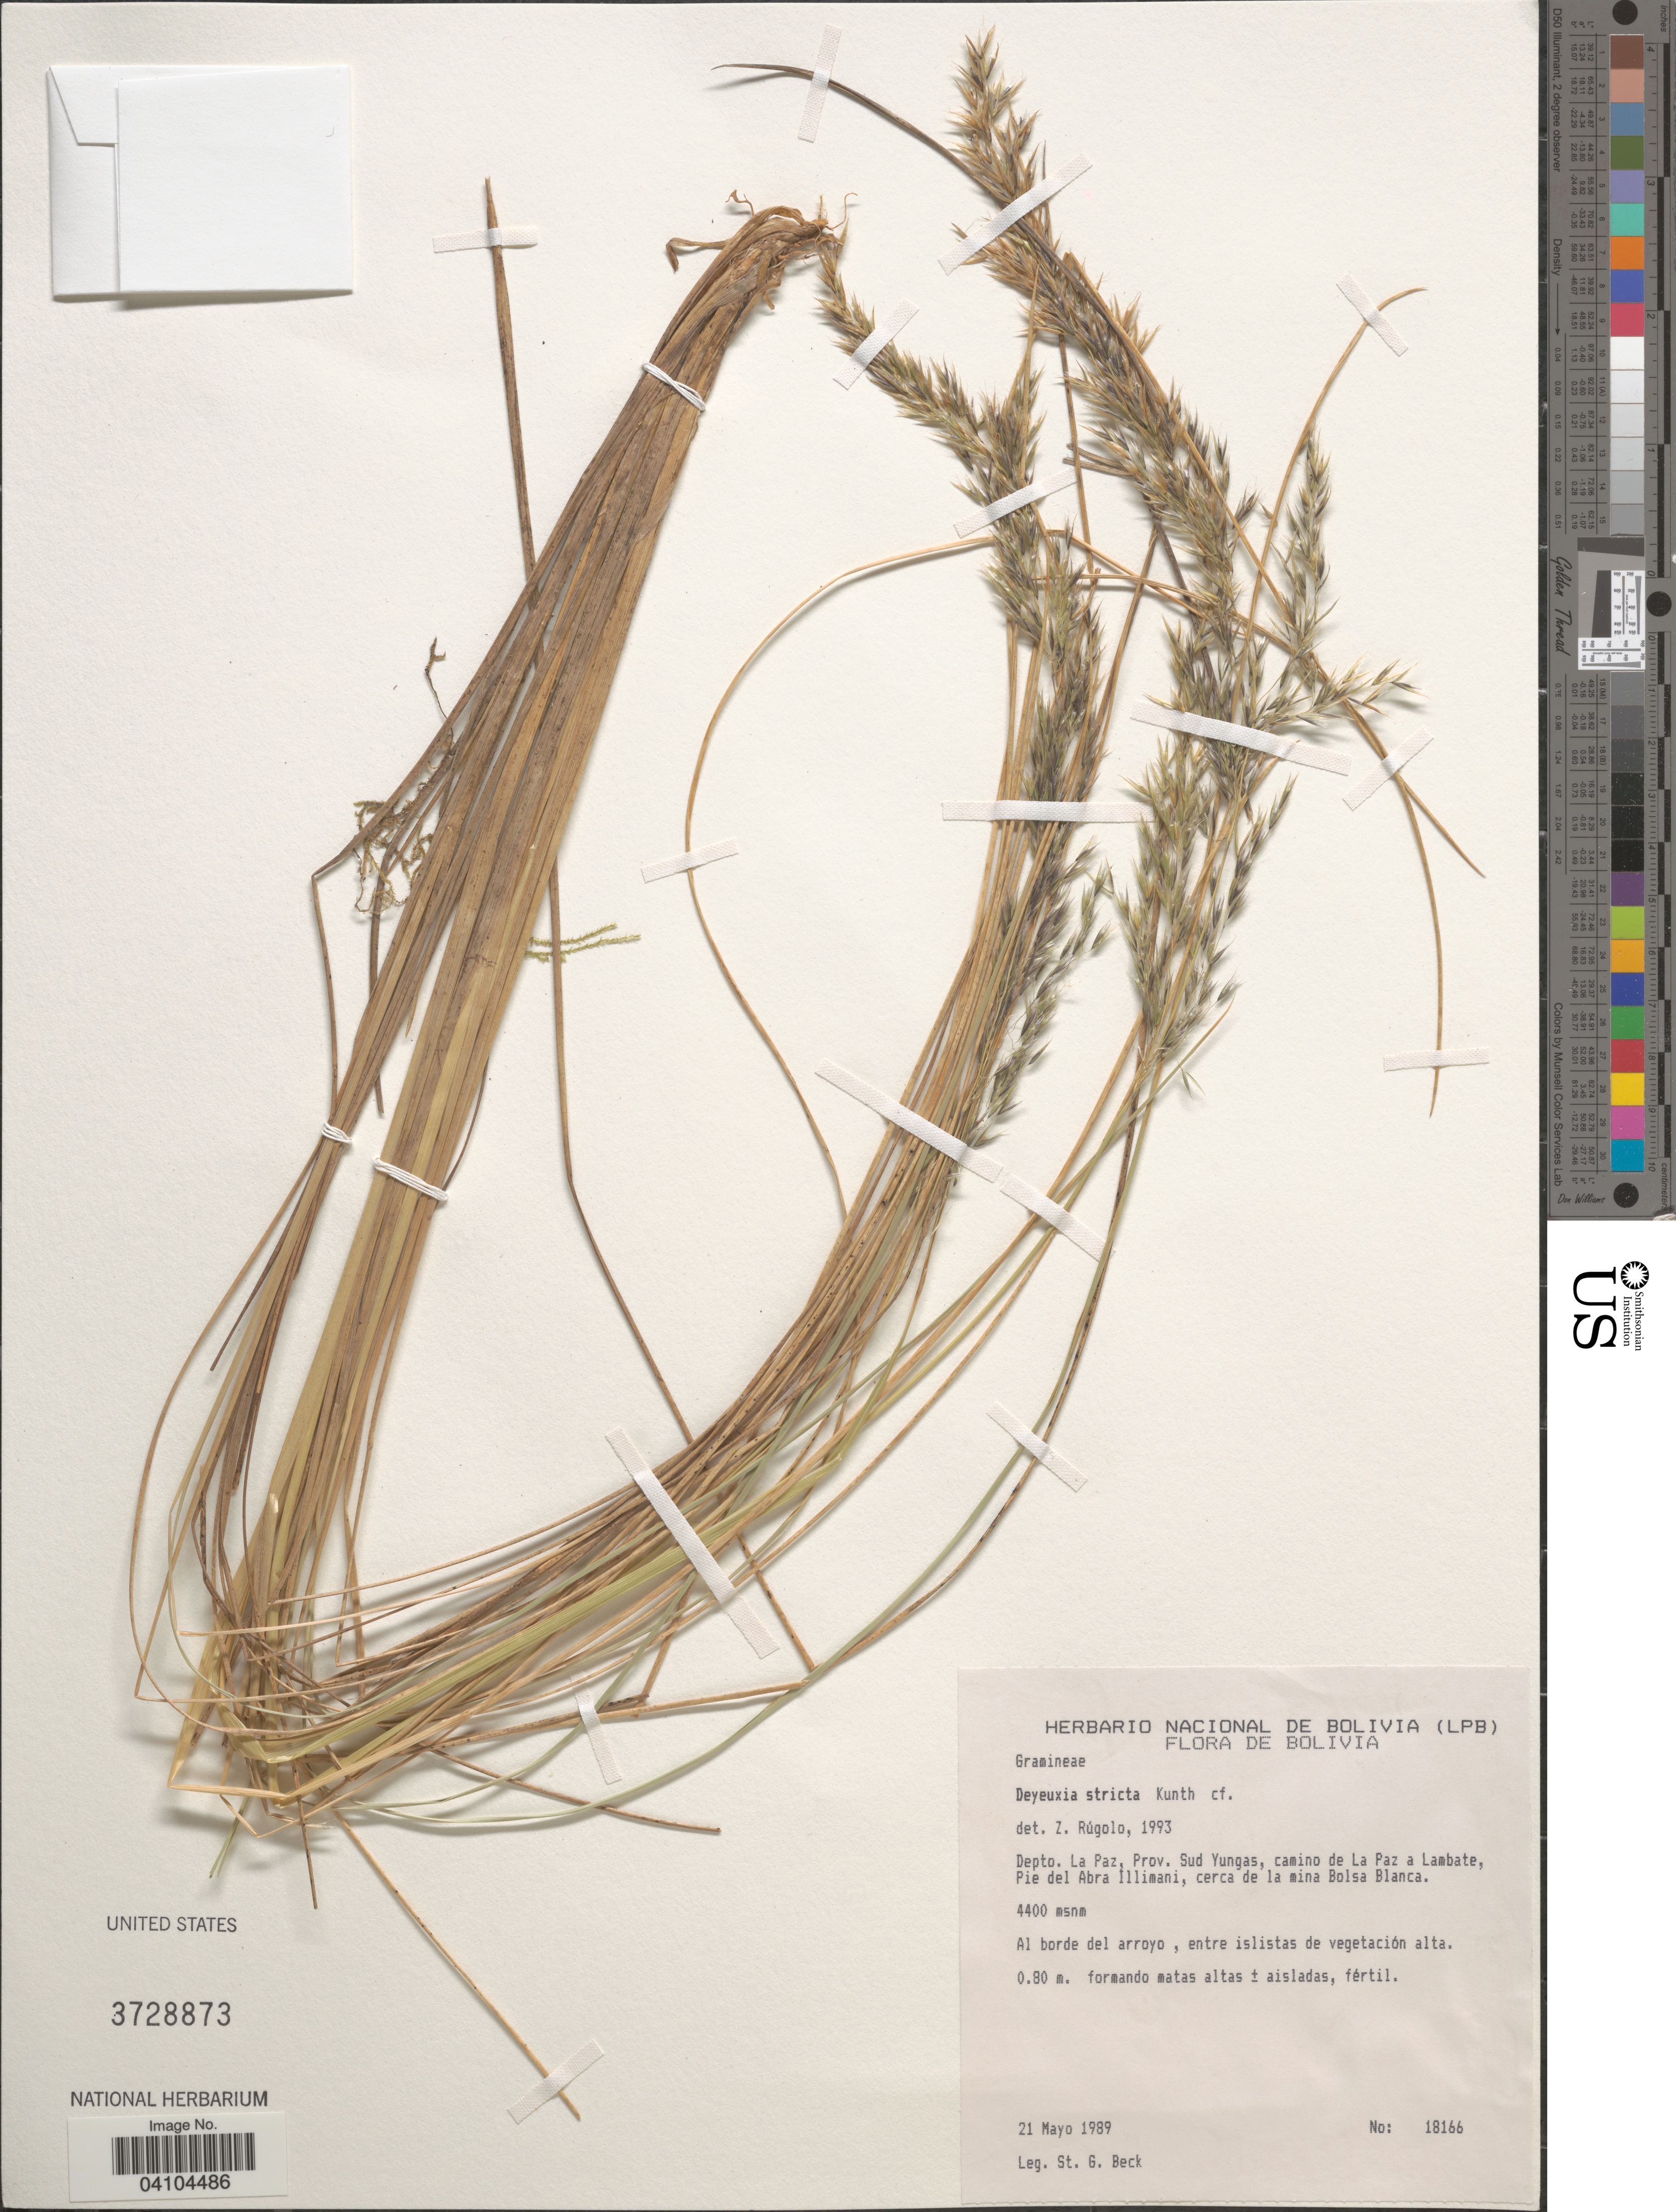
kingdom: Plantae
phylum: Tracheophyta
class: Liliopsida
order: Poales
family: Poaceae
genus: Cinnagrostis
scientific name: Cinnagrostis recta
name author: (Kunth) P.M. Peterson et al.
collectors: S. G. Beck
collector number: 18166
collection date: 1989-05-21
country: Bolivia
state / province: La Paz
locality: Depto. La Paz, Prov. Sud Yungas, camino de La Paz a Lambate, Pie del Abra Illimani, cerca de la mina Bolsa Blanca.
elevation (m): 4400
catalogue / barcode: US 3728873